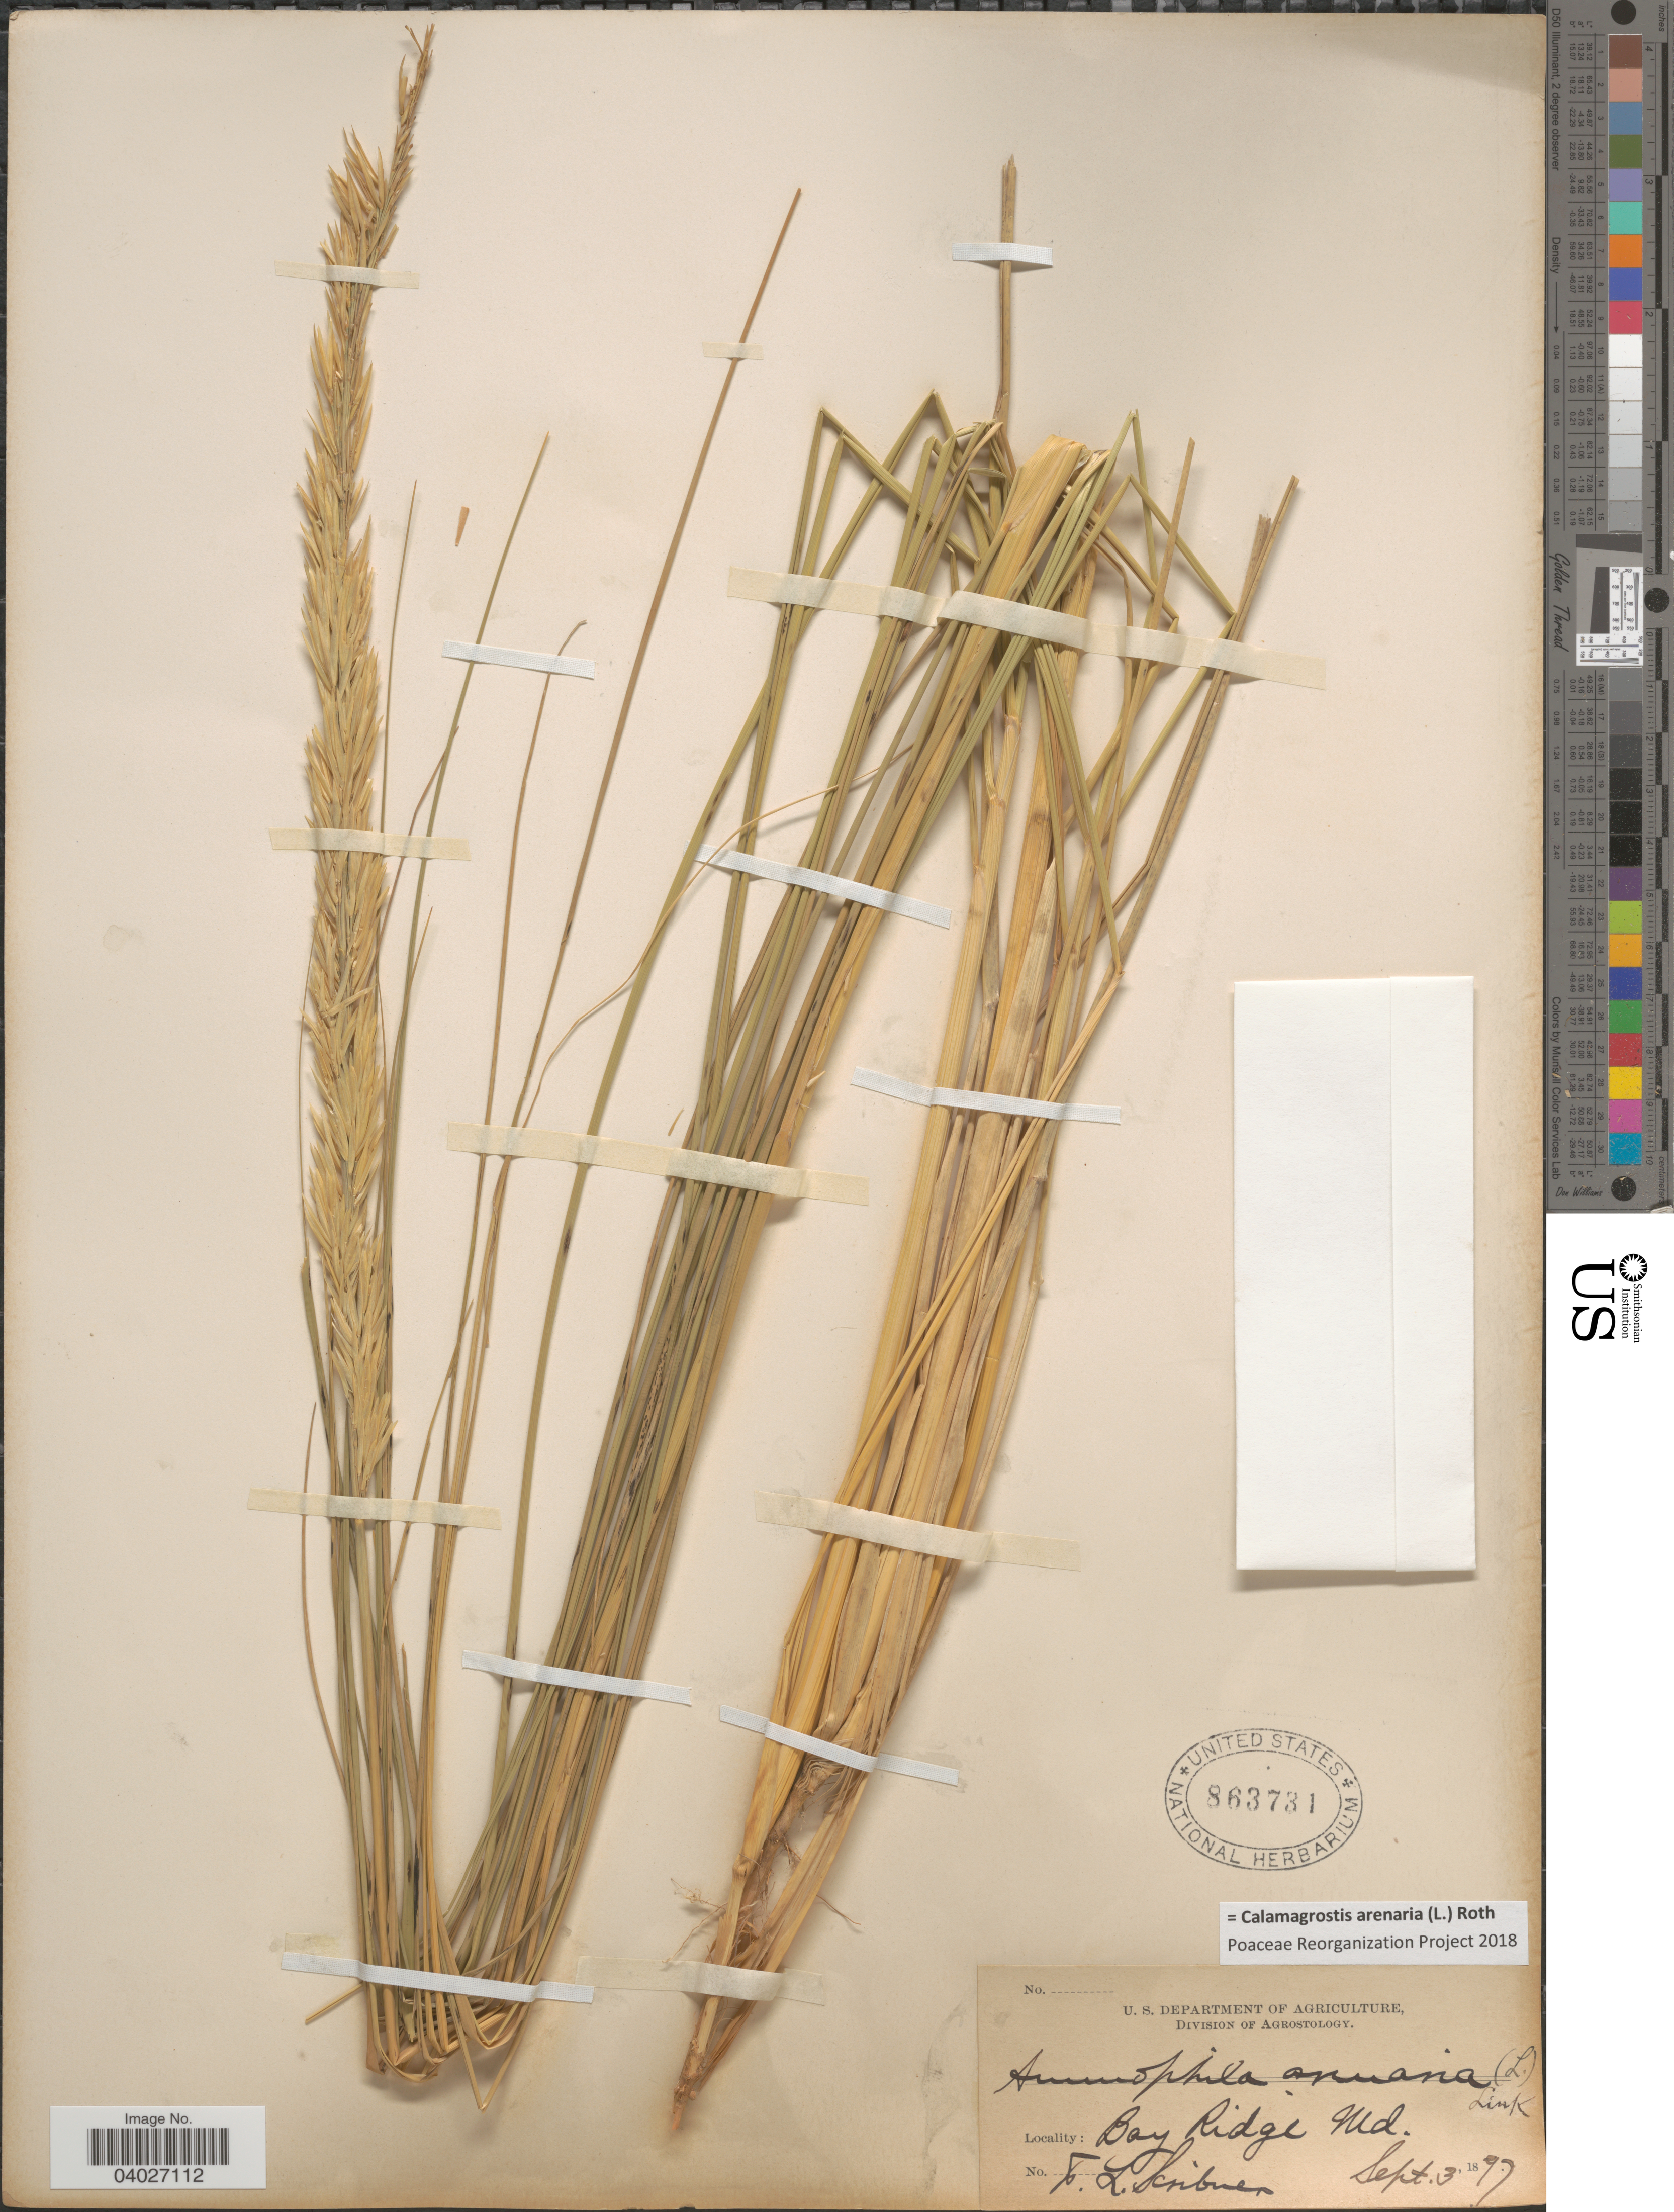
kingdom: Plantae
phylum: Tracheophyta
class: Liliopsida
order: Poales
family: Poaceae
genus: Calamagrostis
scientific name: Calamagrostis arenaria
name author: (L.) Roth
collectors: F. L. Scribner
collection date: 1897-09-03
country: United States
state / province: Maryland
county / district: Anne Arundel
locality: Bay Ridge.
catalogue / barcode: US 863731